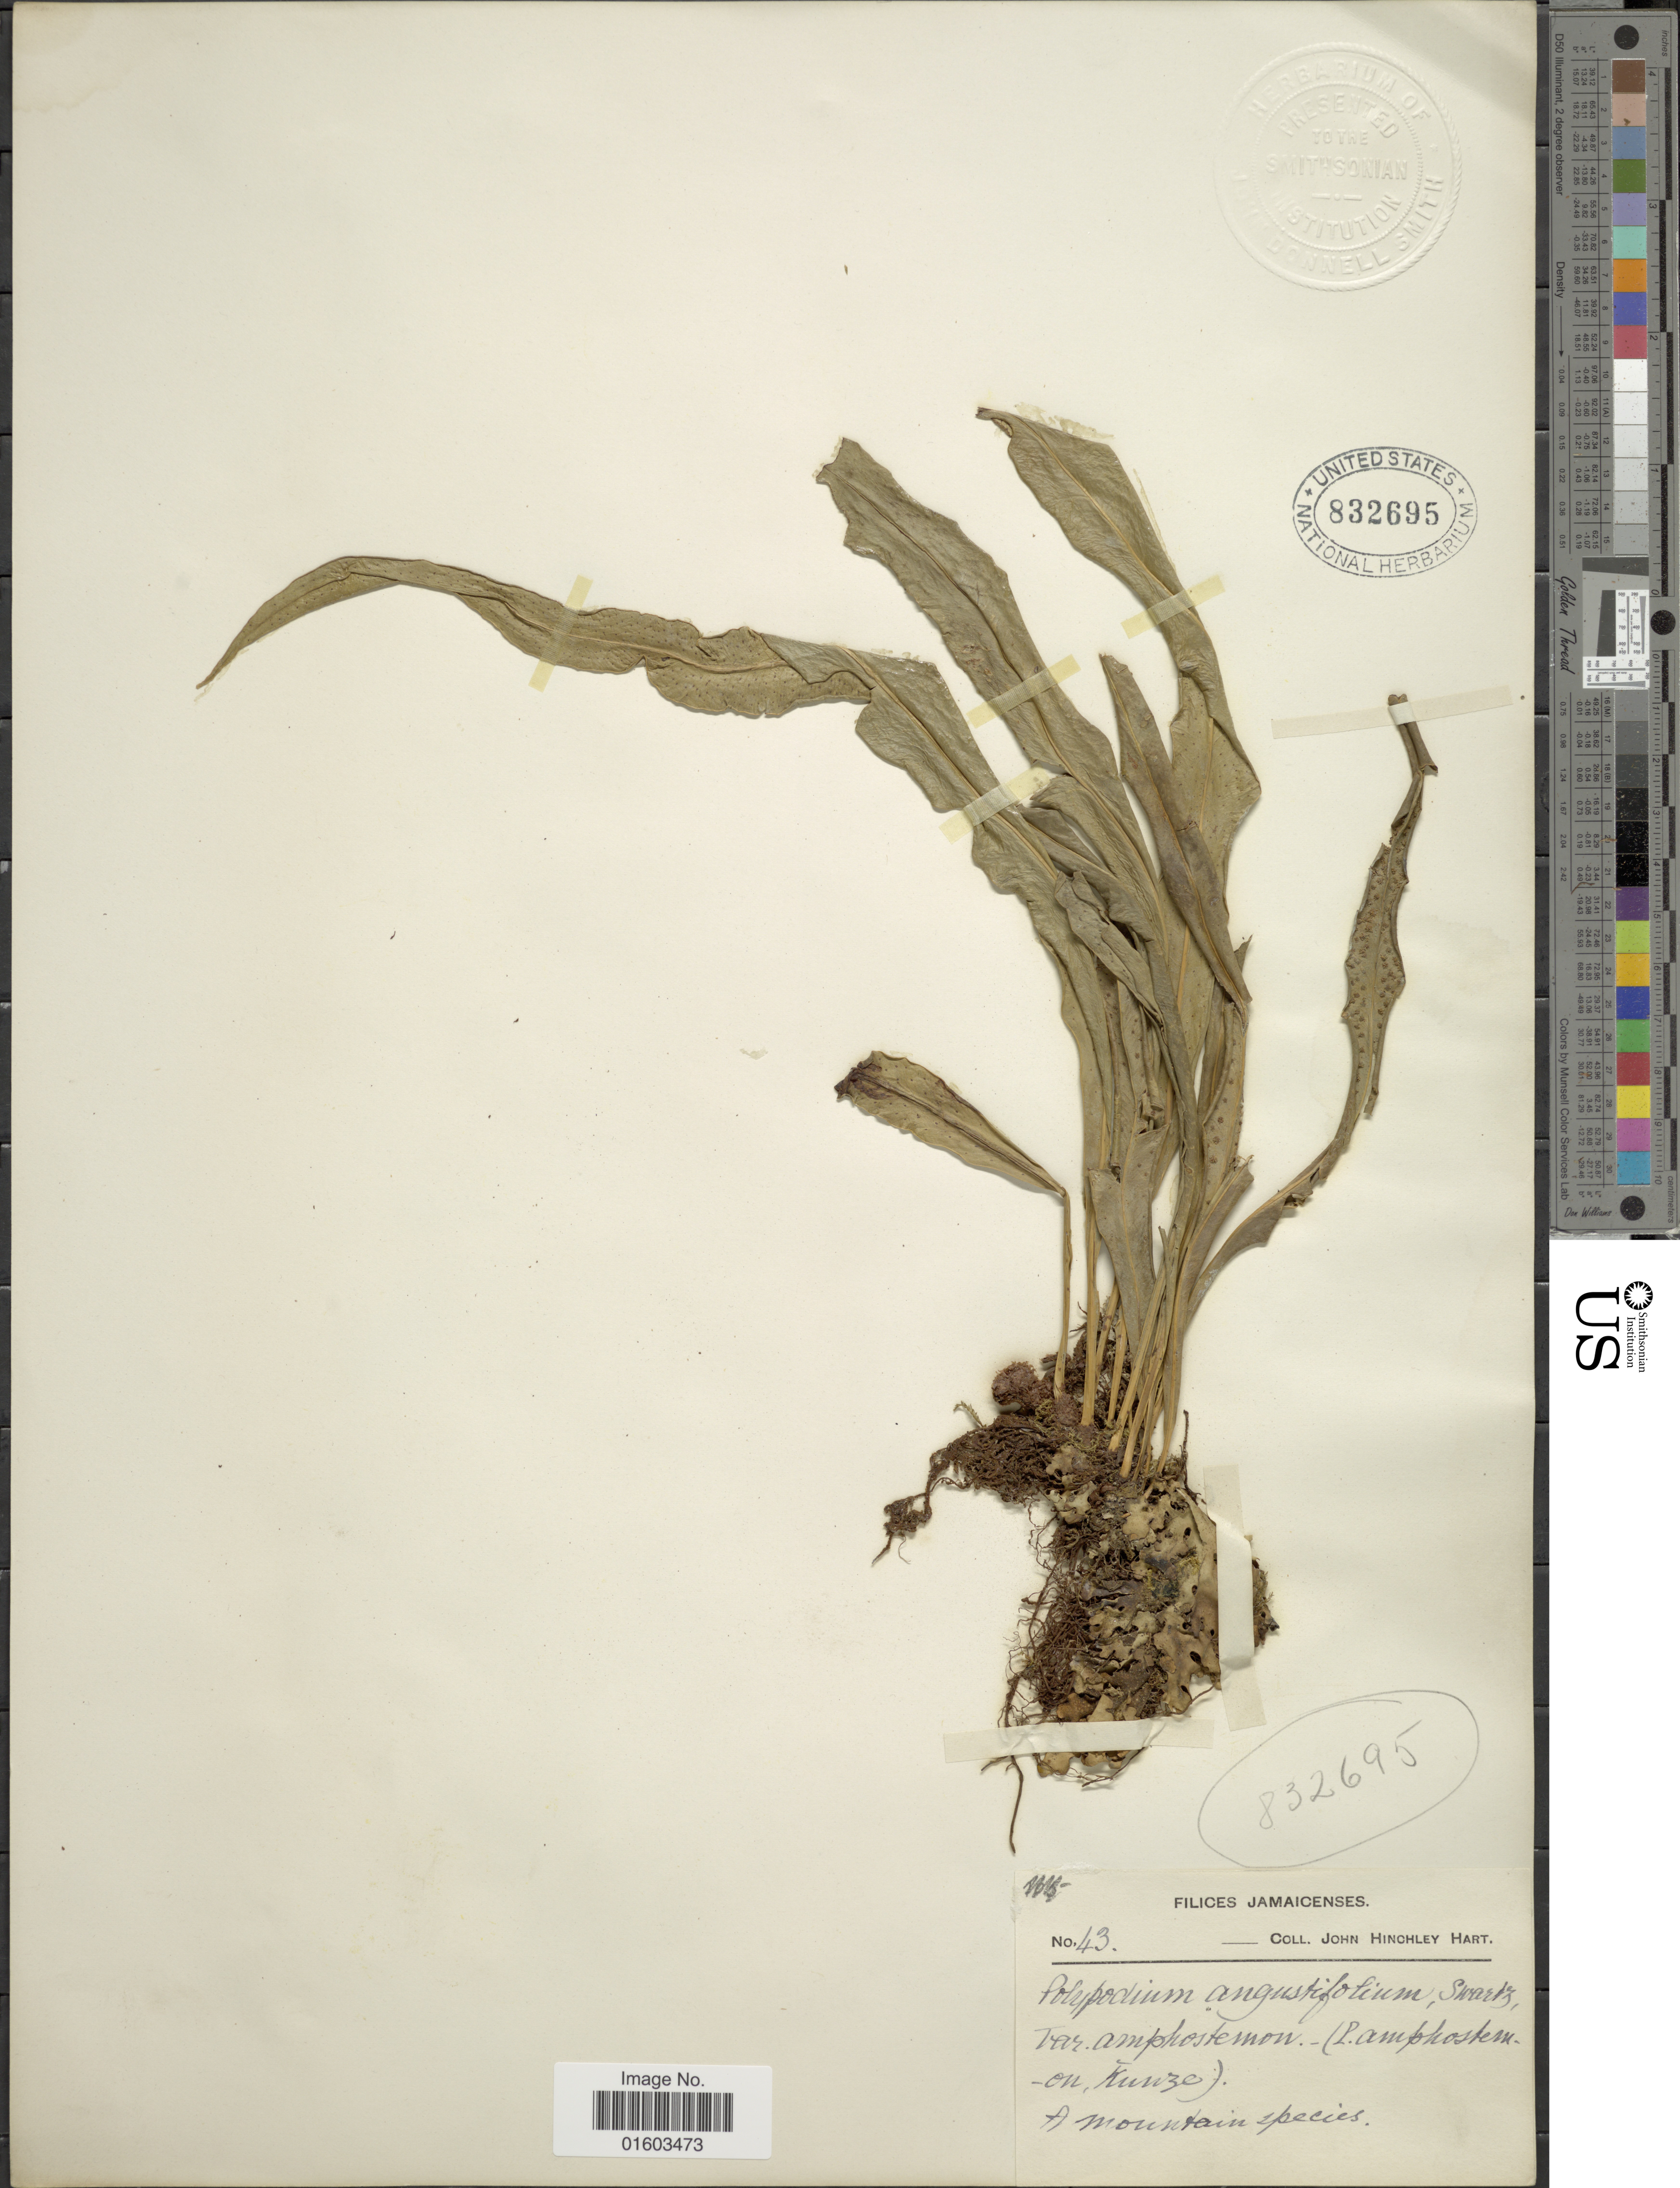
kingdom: Plantae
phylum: Tracheophyta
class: Polypodiopsida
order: Polypodiales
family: Polypodiaceae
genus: Campyloneurum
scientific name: Campyloneurum angustifolium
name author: (Sw.) Fée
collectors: J. H. Hart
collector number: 43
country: Jamaica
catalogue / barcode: US 832695